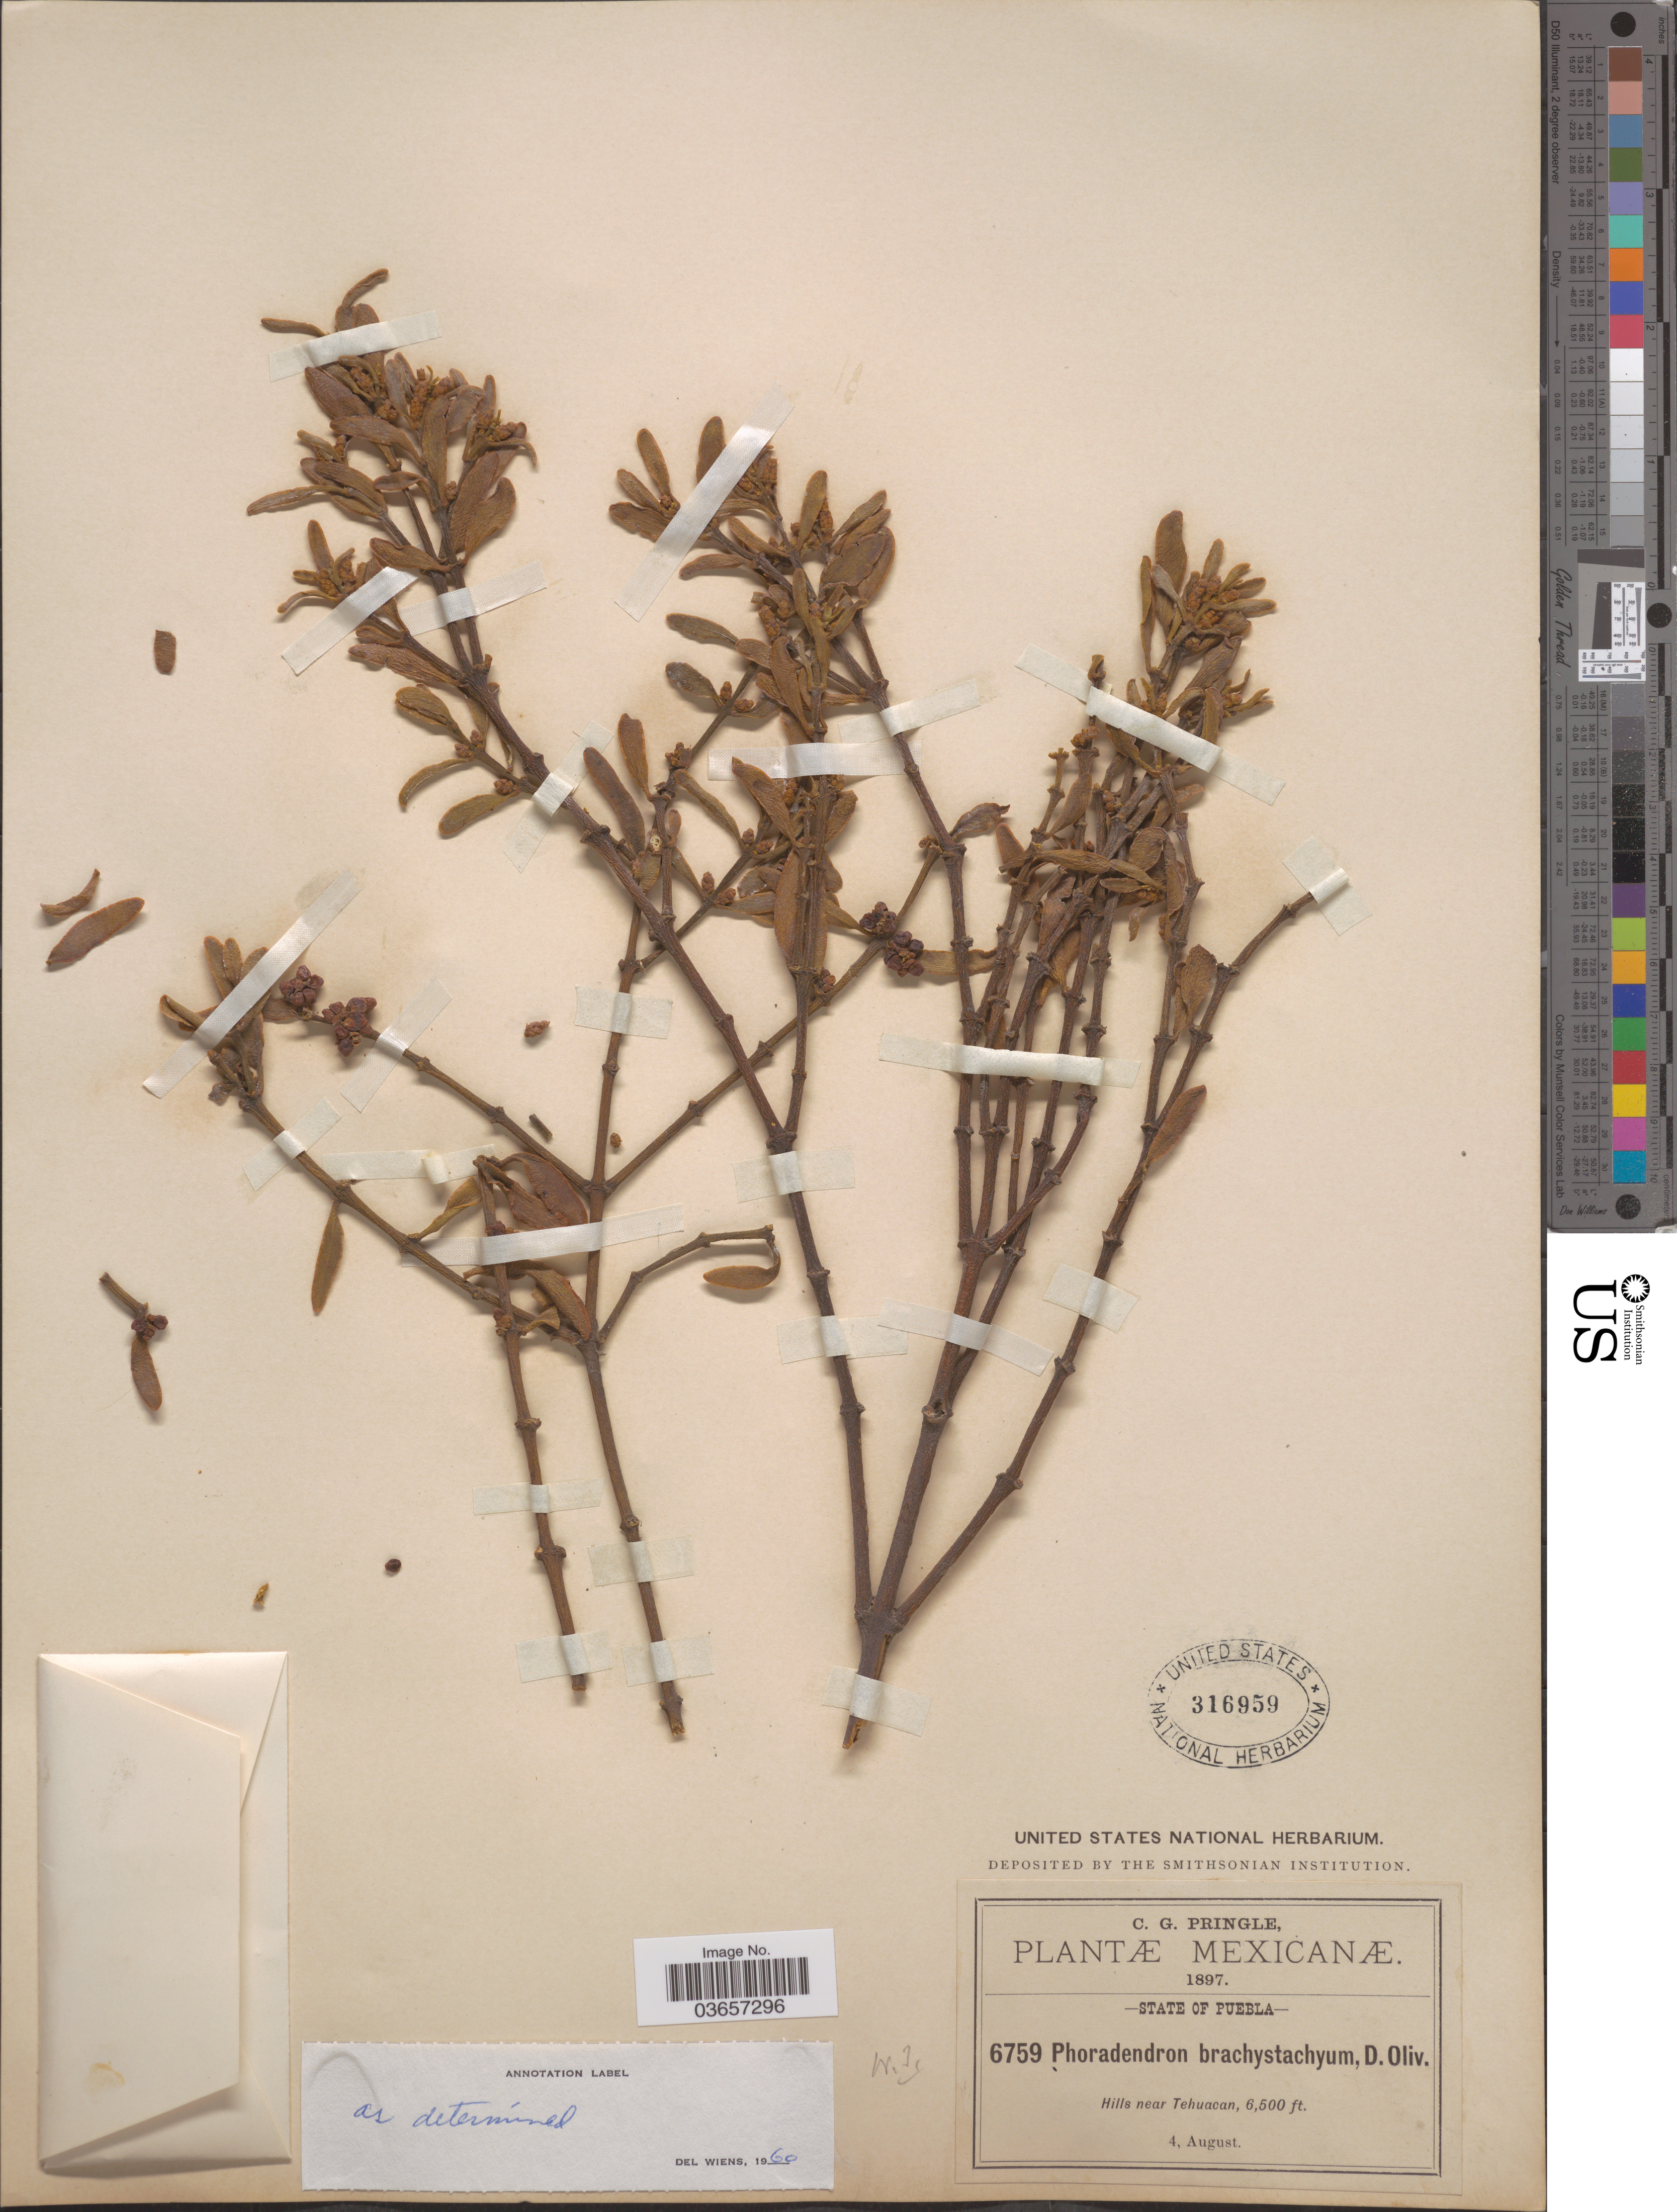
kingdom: Plantae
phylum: Tracheophyta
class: Magnoliopsida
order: Santalales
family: Viscaceae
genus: Phoradendron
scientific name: Phoradendron brachystachyum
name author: (DC.) Oliv.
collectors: C. G. Pringle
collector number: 6759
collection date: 1897-08-04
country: Mexico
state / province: Puebla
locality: Hills near Tehuacan.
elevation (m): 1981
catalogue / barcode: US 316959